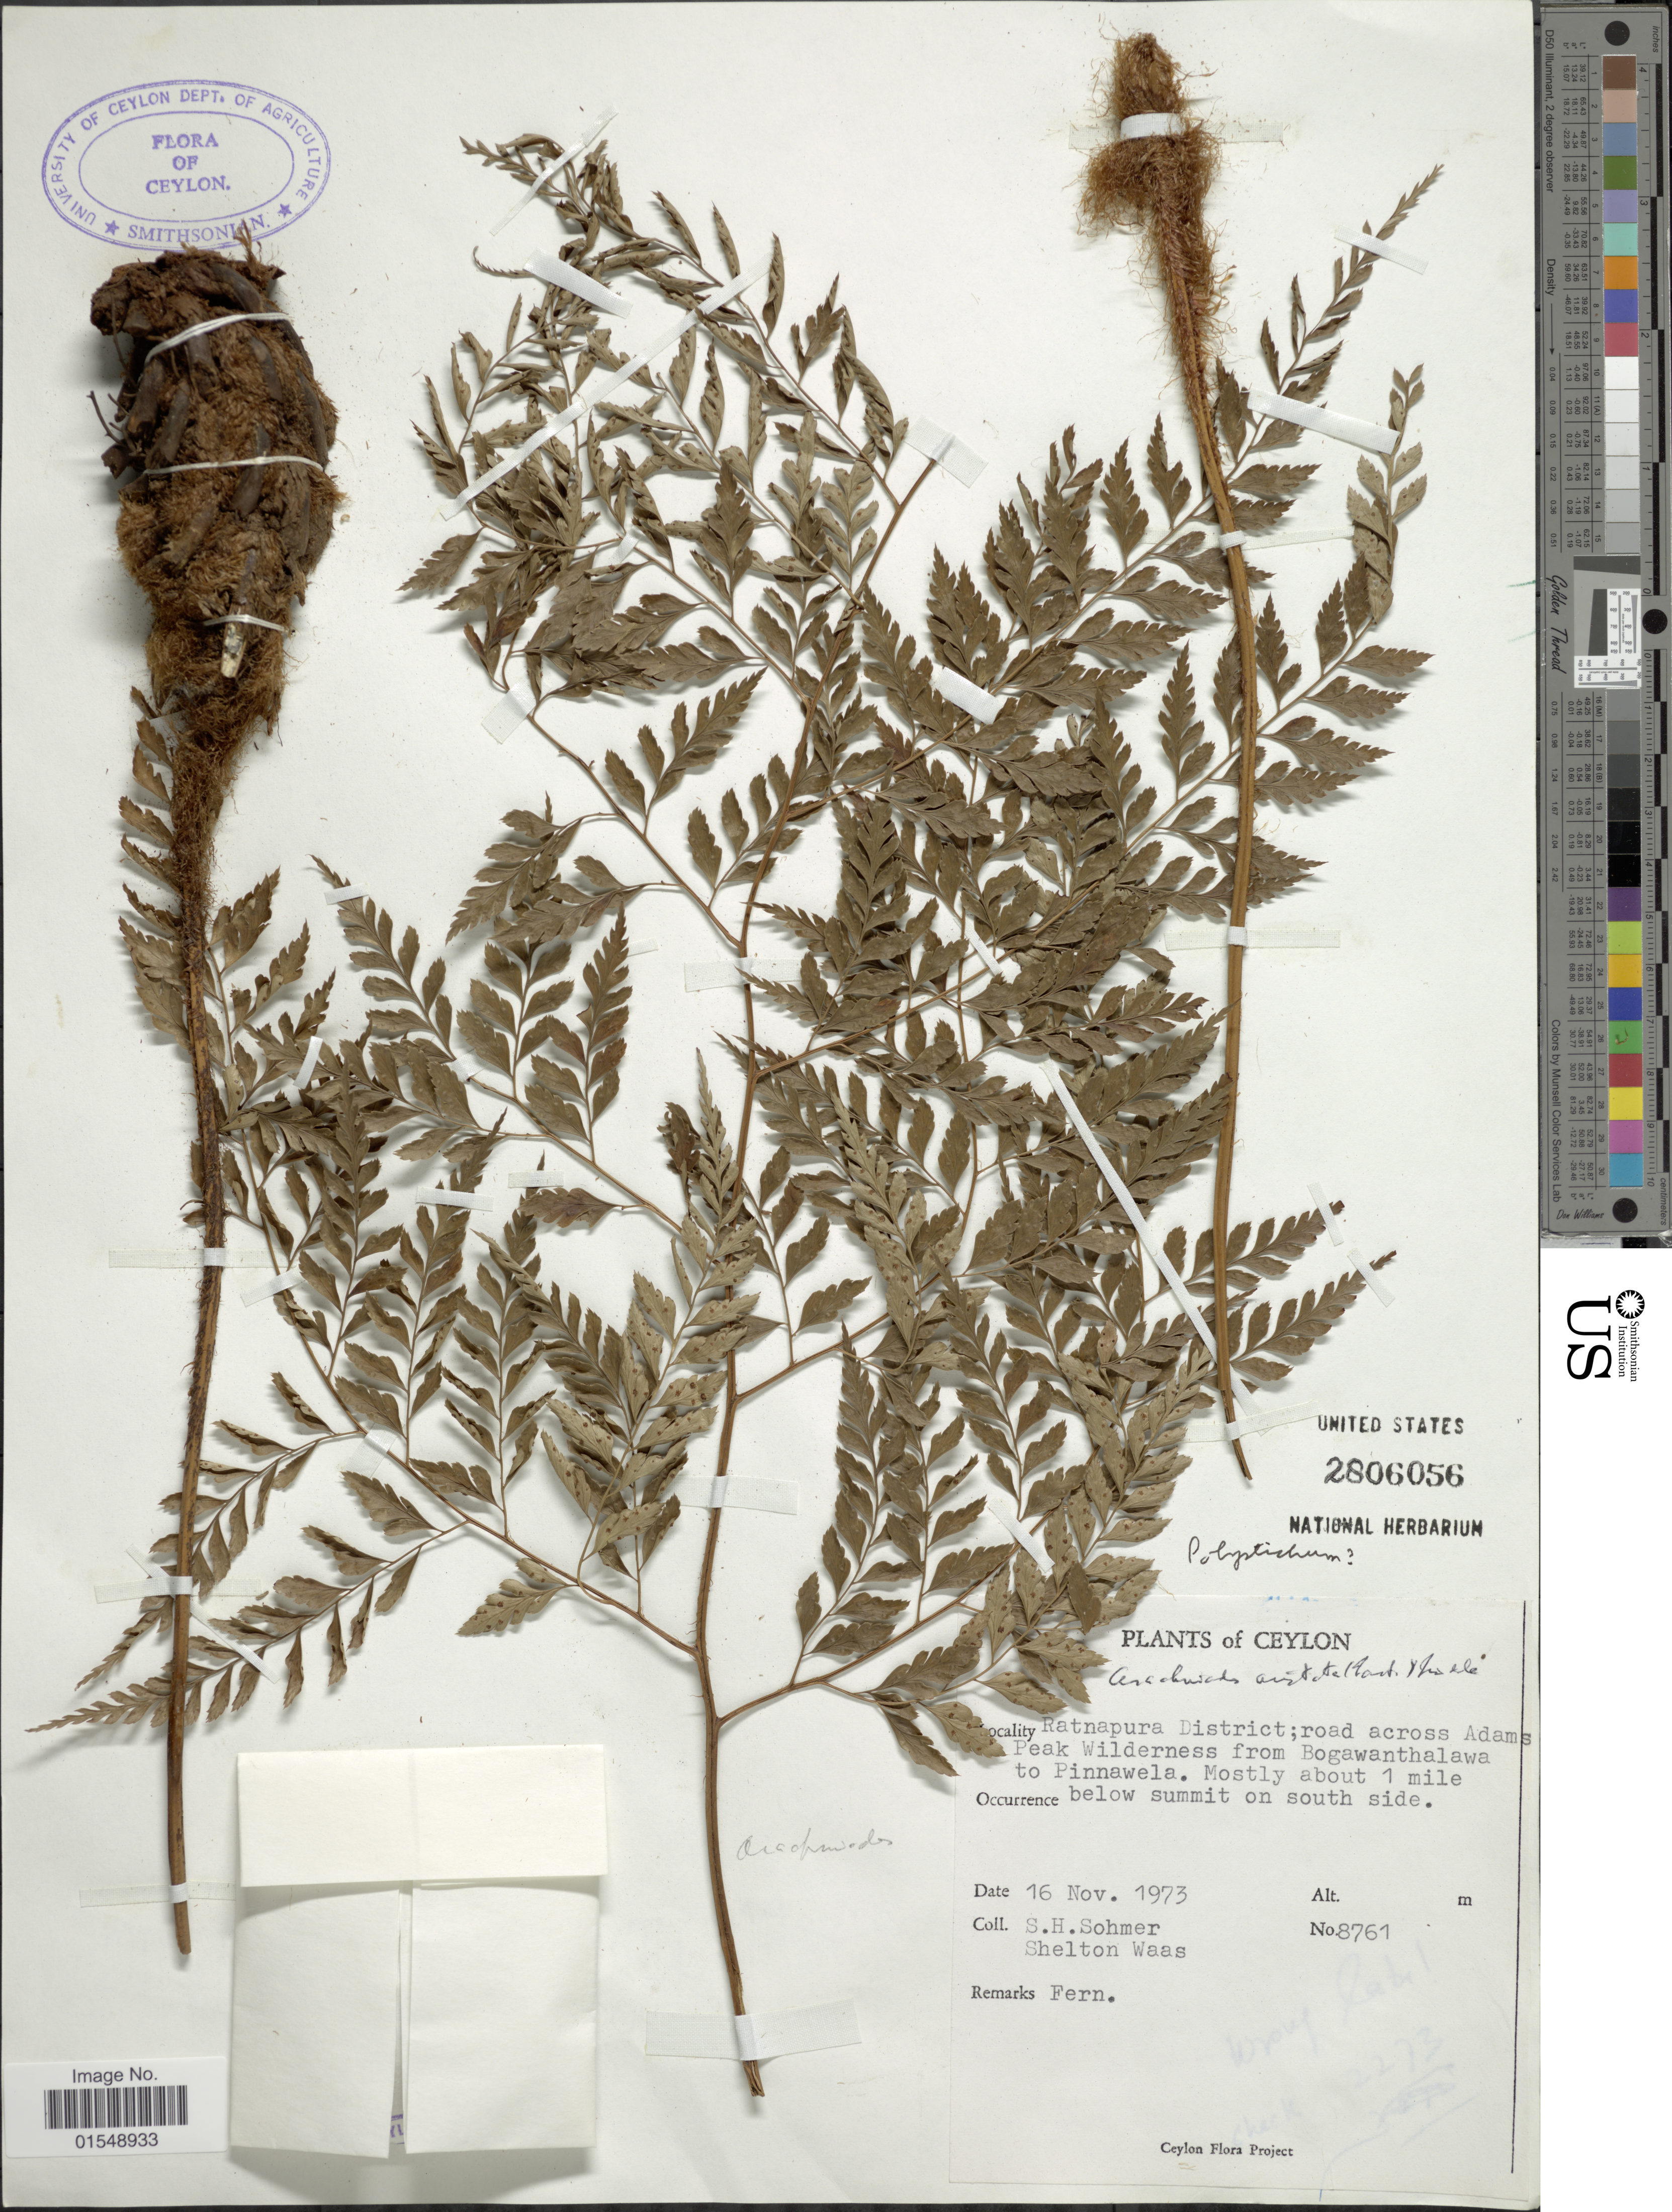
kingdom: Plantae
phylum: Tracheophyta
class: Polypodiopsida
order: Polypodiales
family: Dryopteridaceae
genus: Arachniodes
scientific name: Arachniodes aristata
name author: (G. Forst.) Tindale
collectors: S. H. Sohmer & S. Waas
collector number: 8761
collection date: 1973-11-16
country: Sri Lanka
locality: Ceylon, Ratnapura District; road acoss Adams Peak Wilderness from Bogawanthalawa to Pinnawela, mosly about 1 mile below summit on south side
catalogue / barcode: US 2806056